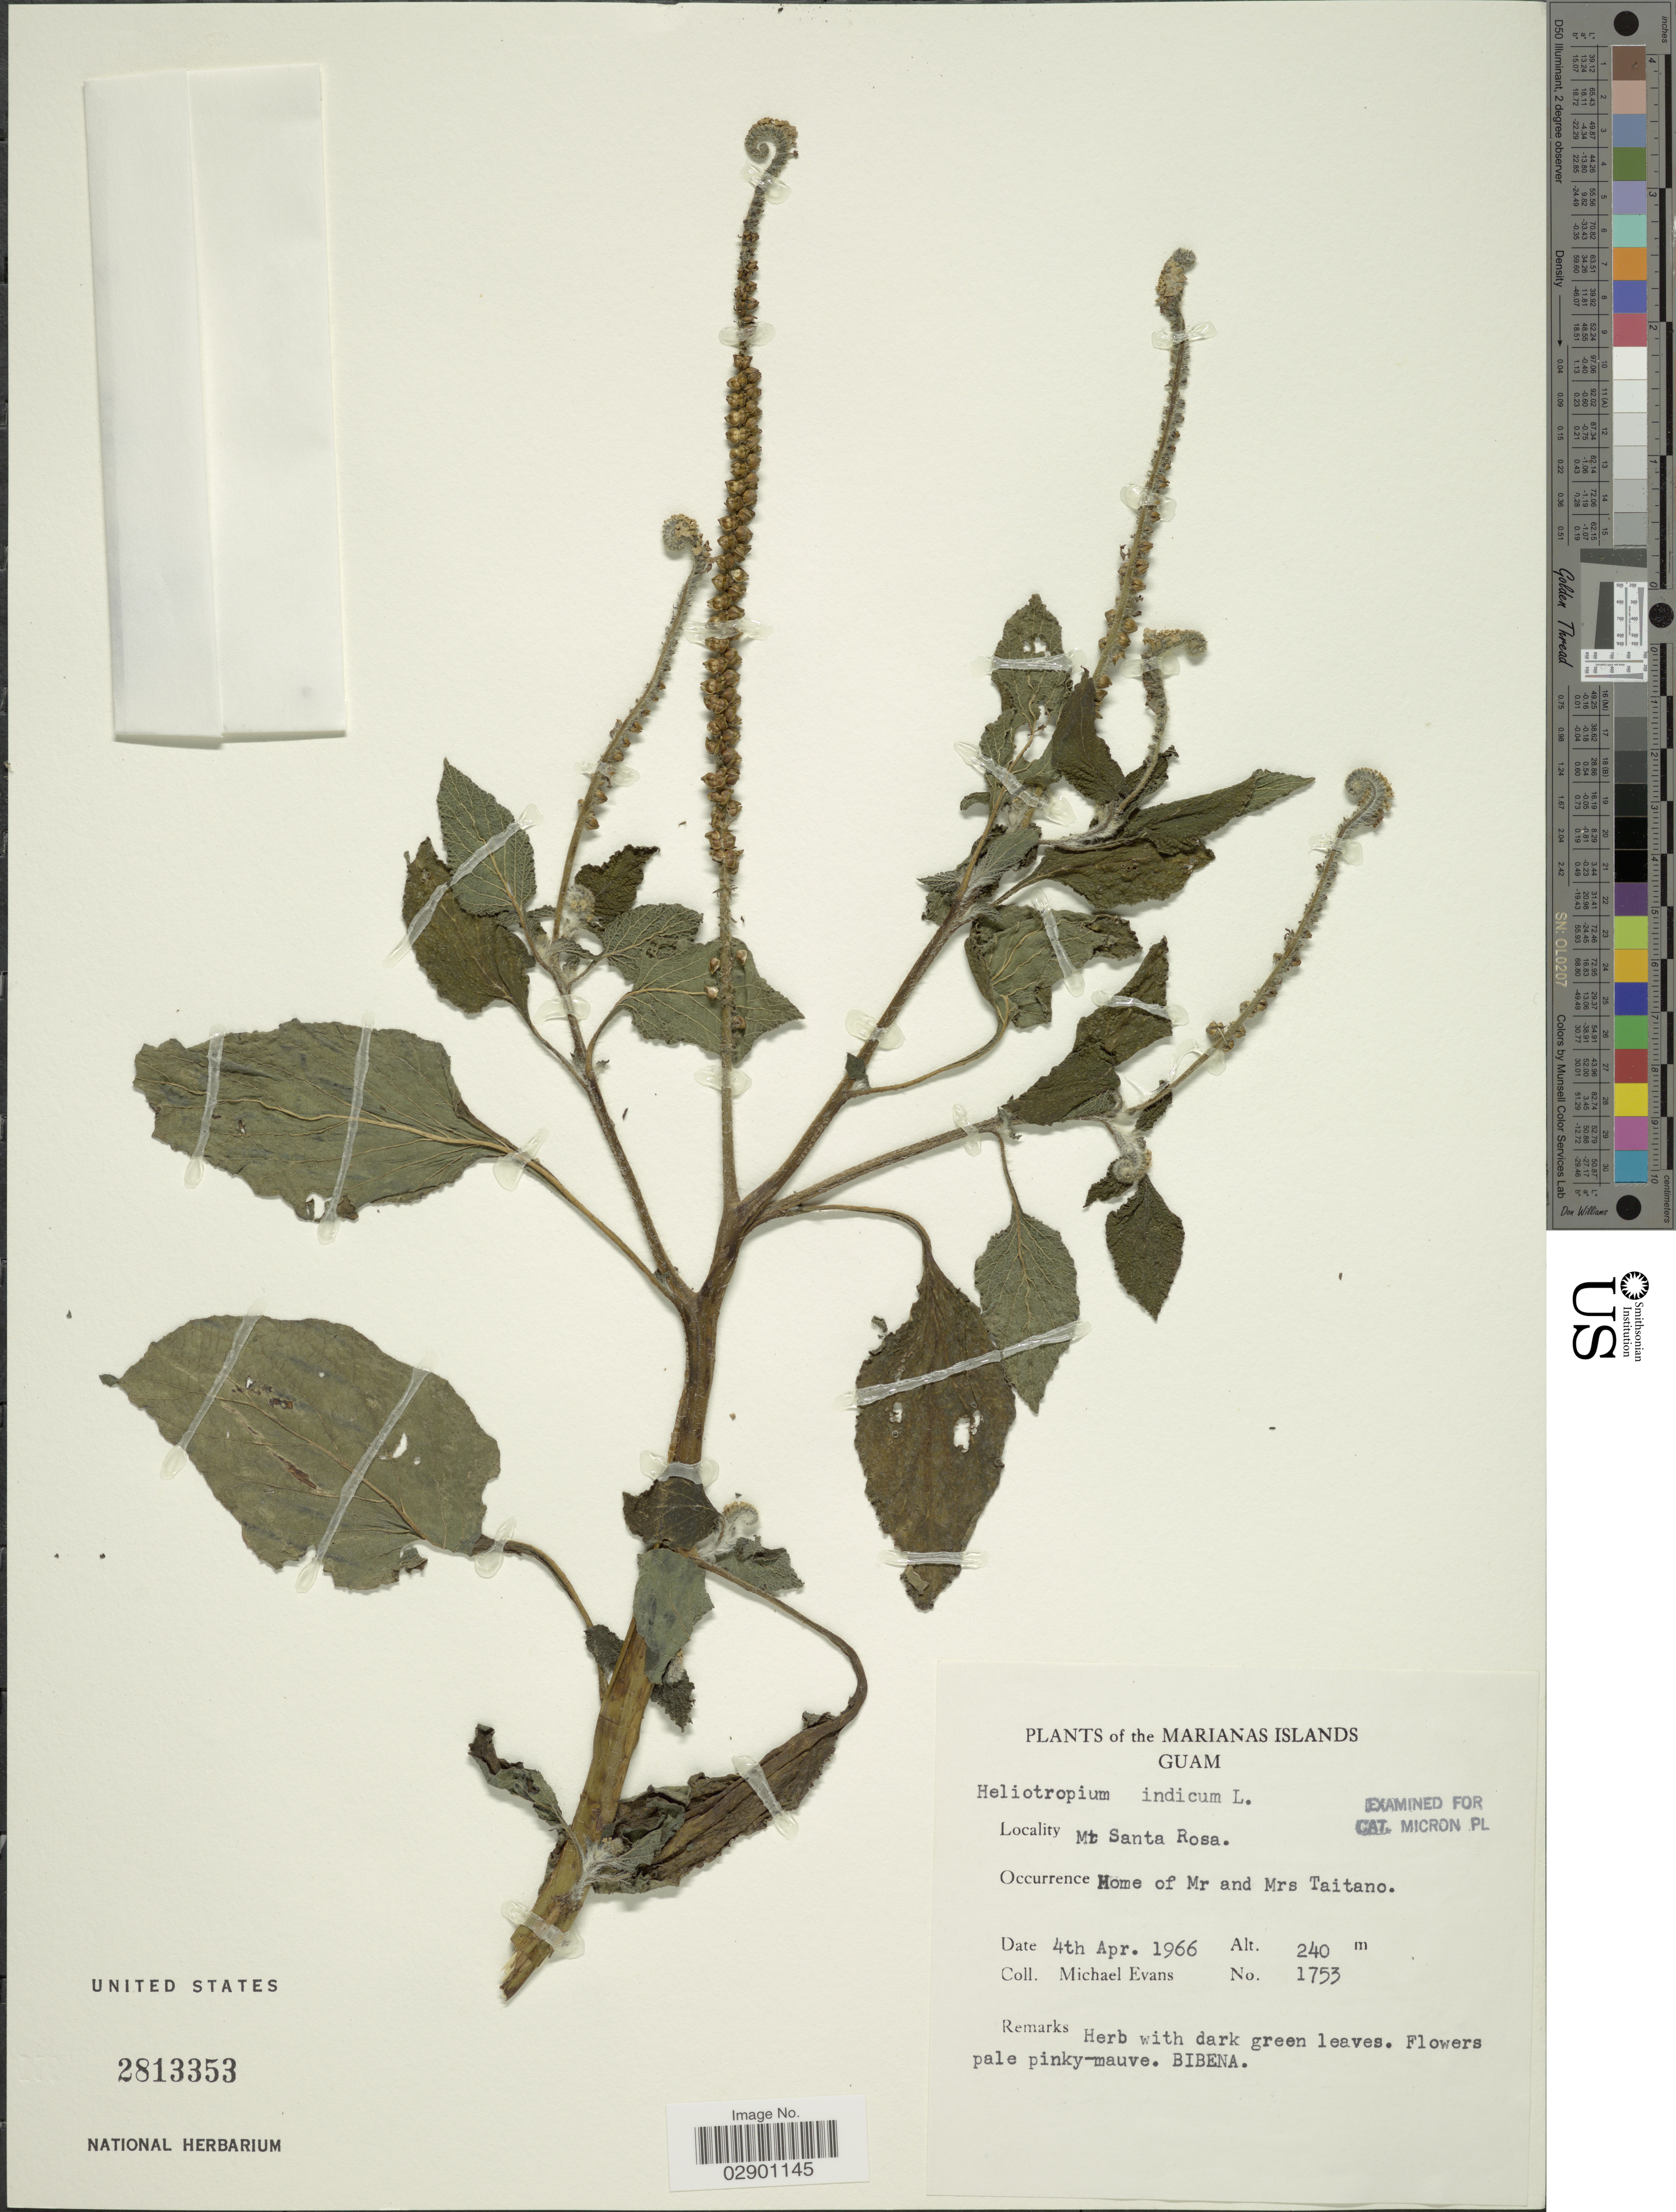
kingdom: Plantae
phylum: Tracheophyta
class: Magnoliopsida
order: Boraginales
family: Heliotropiaceae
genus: Heliotropium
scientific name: Heliotropium indicum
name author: L.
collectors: M. Evans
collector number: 1753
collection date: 1966-04-04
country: Guam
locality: Marianas Islands. Mt Santa Rosa. Home of Mr and Mrs Taitano.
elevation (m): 240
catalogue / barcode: US 2813353